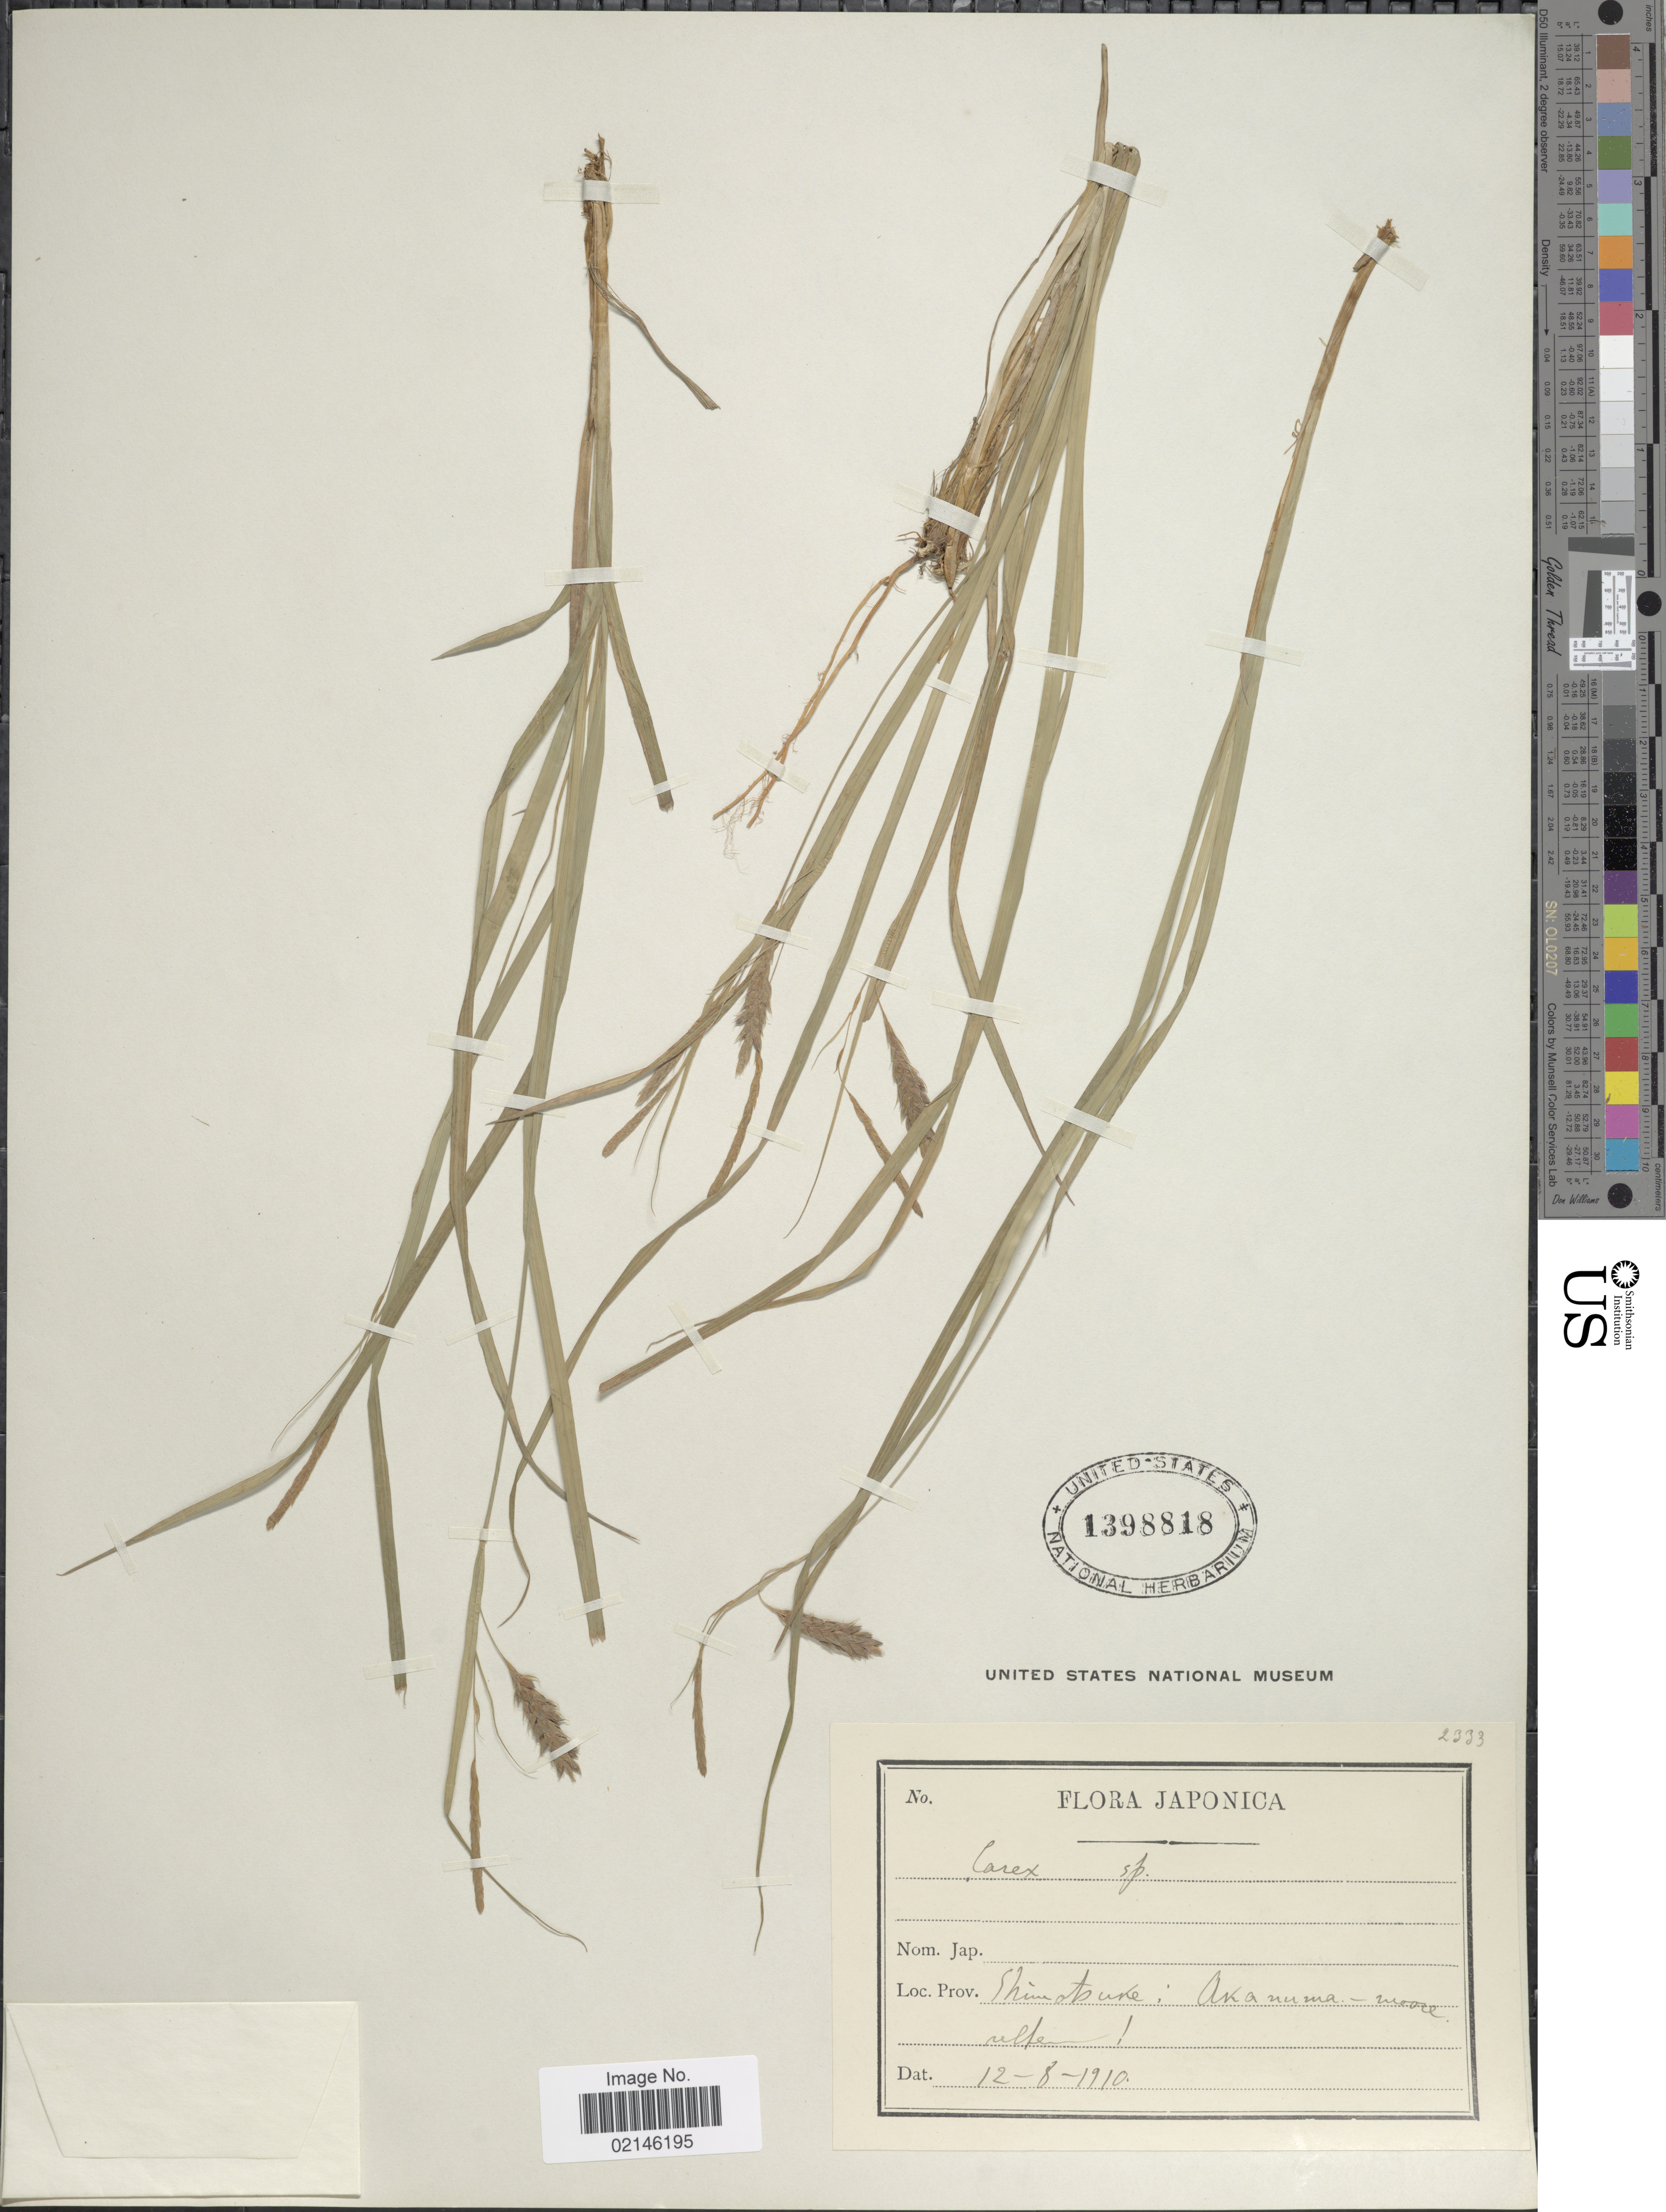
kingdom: Plantae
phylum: Tracheophyta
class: Liliopsida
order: Poales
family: Cyperaceae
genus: Carex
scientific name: Carex sp.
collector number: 2333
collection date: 1910-08-12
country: Japan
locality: Shimotsuke: Akanuma-mura.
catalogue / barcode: US 1398818